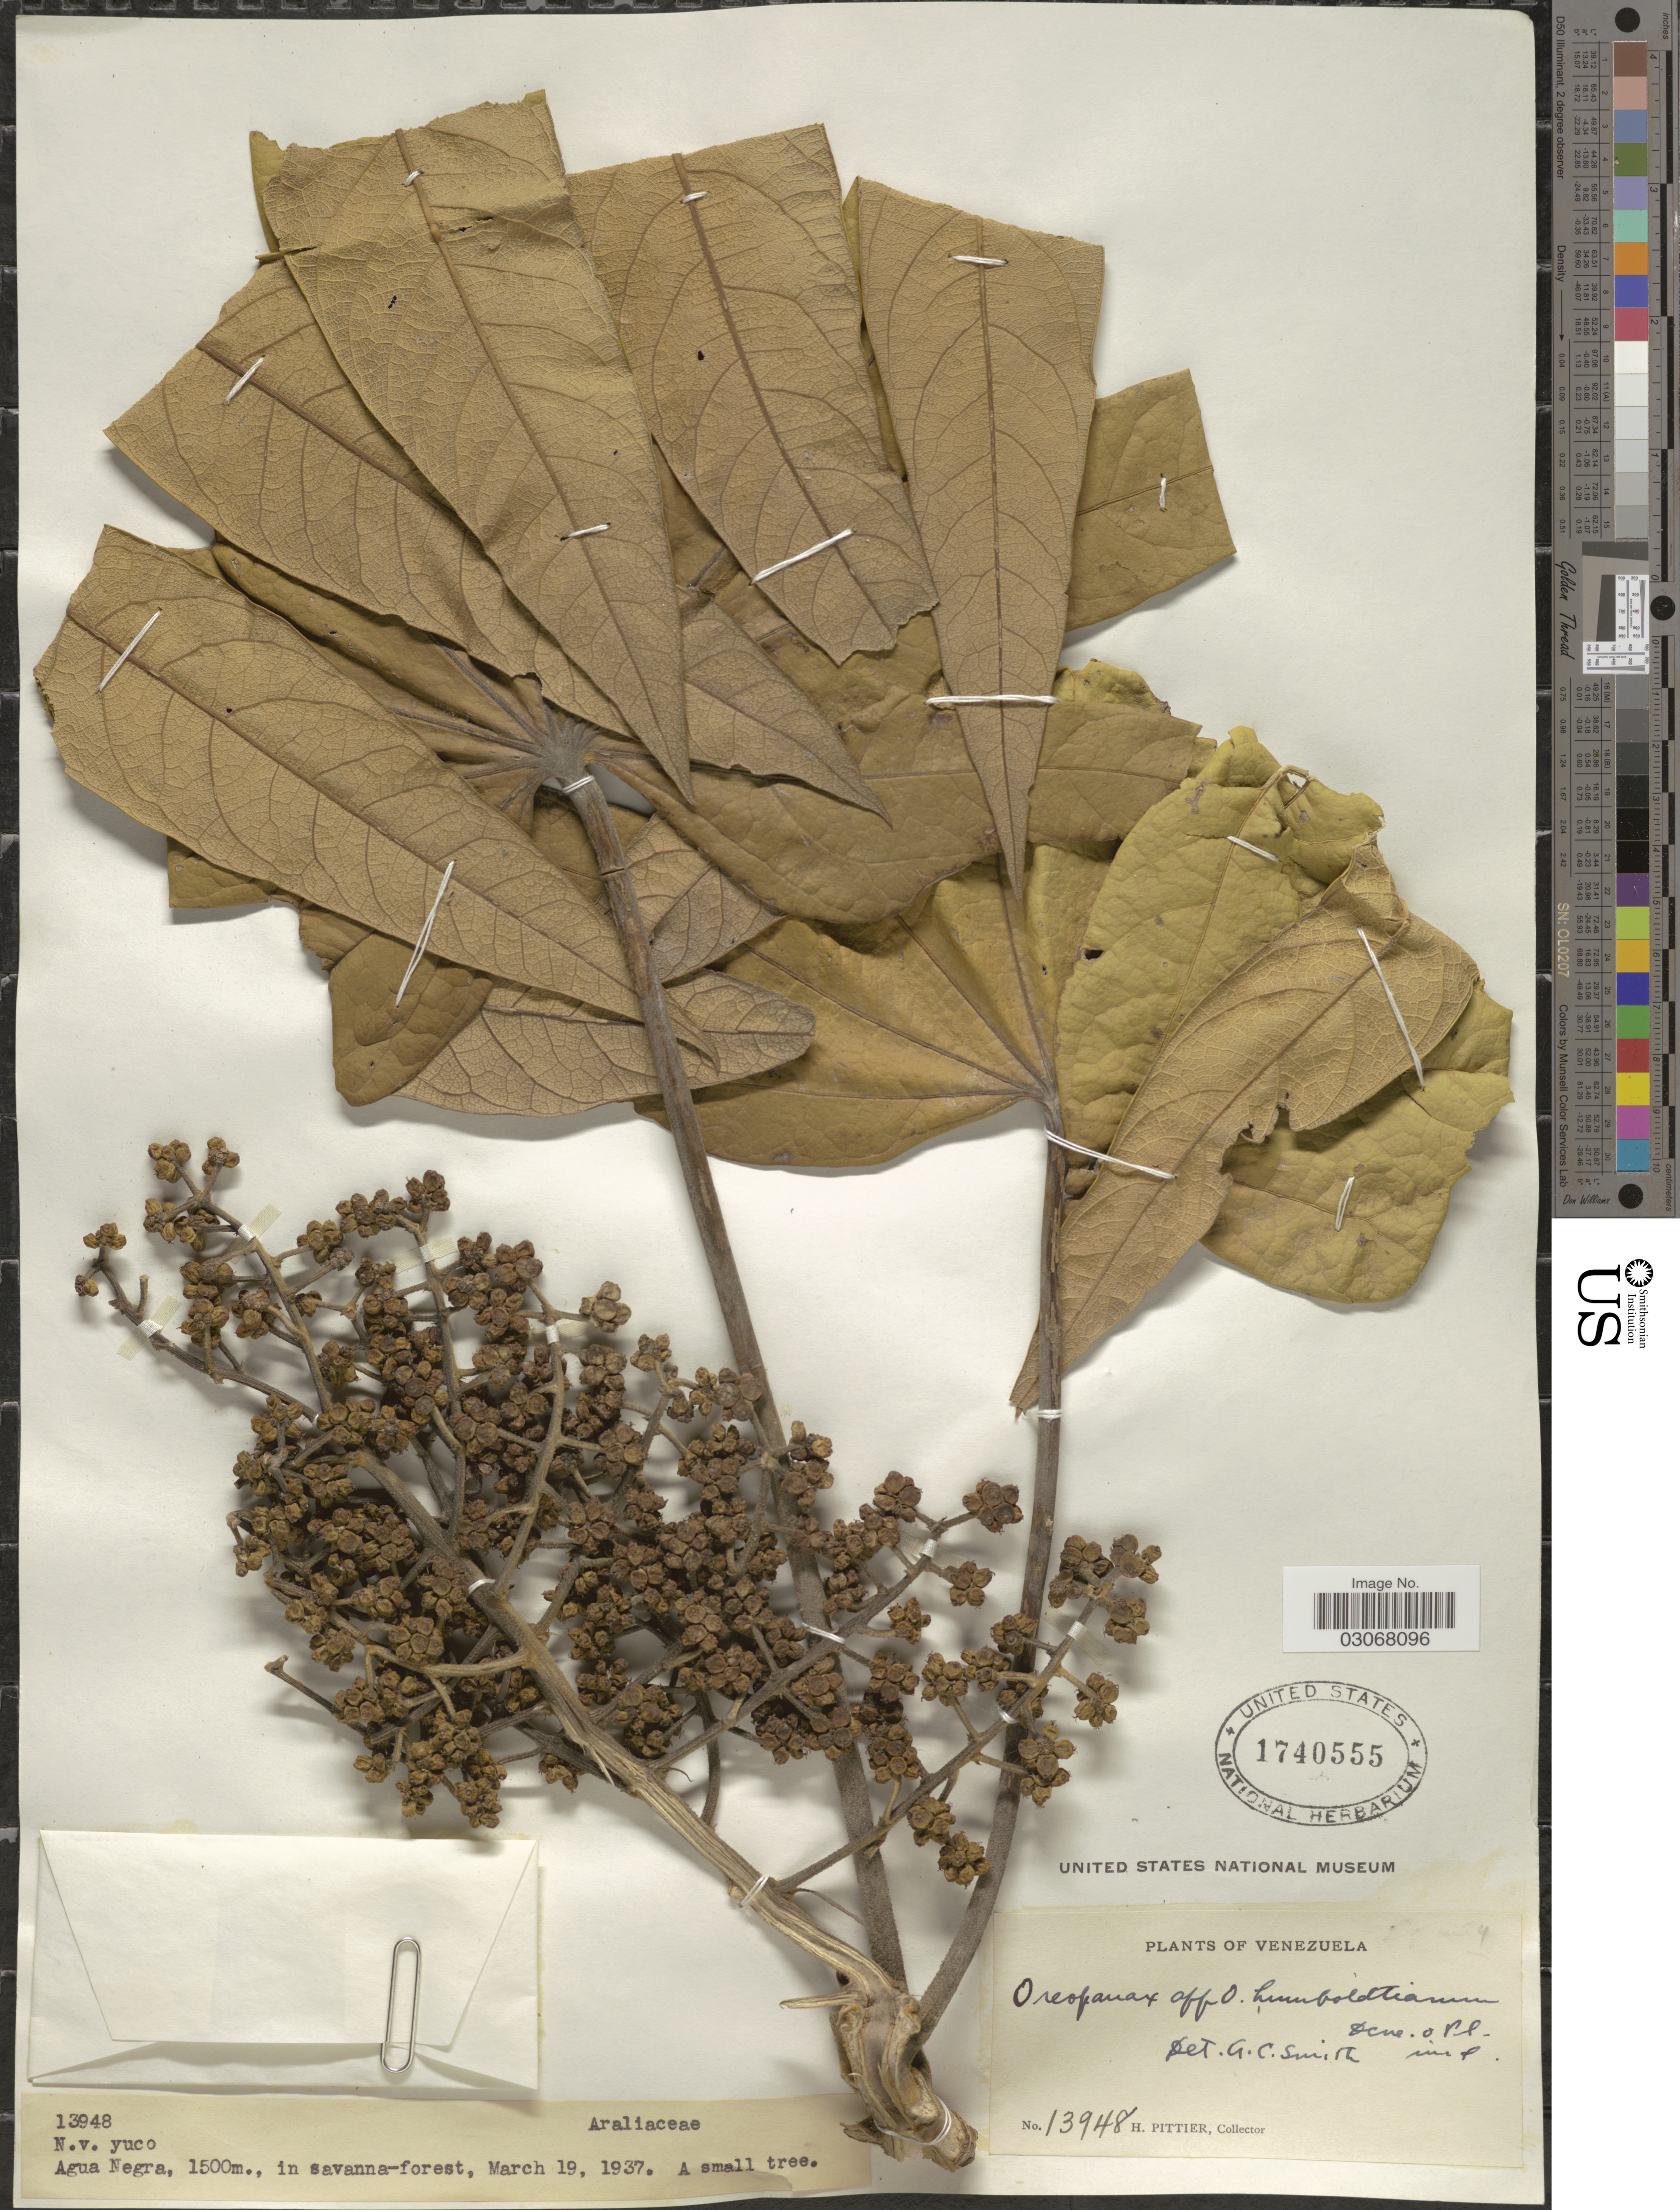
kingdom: Plantae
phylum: Tracheophyta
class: Magnoliopsida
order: Apiales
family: Araliaceae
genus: Oreopanax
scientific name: Oreopanax reticulatus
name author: (Willd. ex Schult.) Decne. & Planch.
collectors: H. F. Pittier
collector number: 13948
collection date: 1937-03-19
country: Venezuela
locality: Agua Negra.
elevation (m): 1500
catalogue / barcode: US 1740555